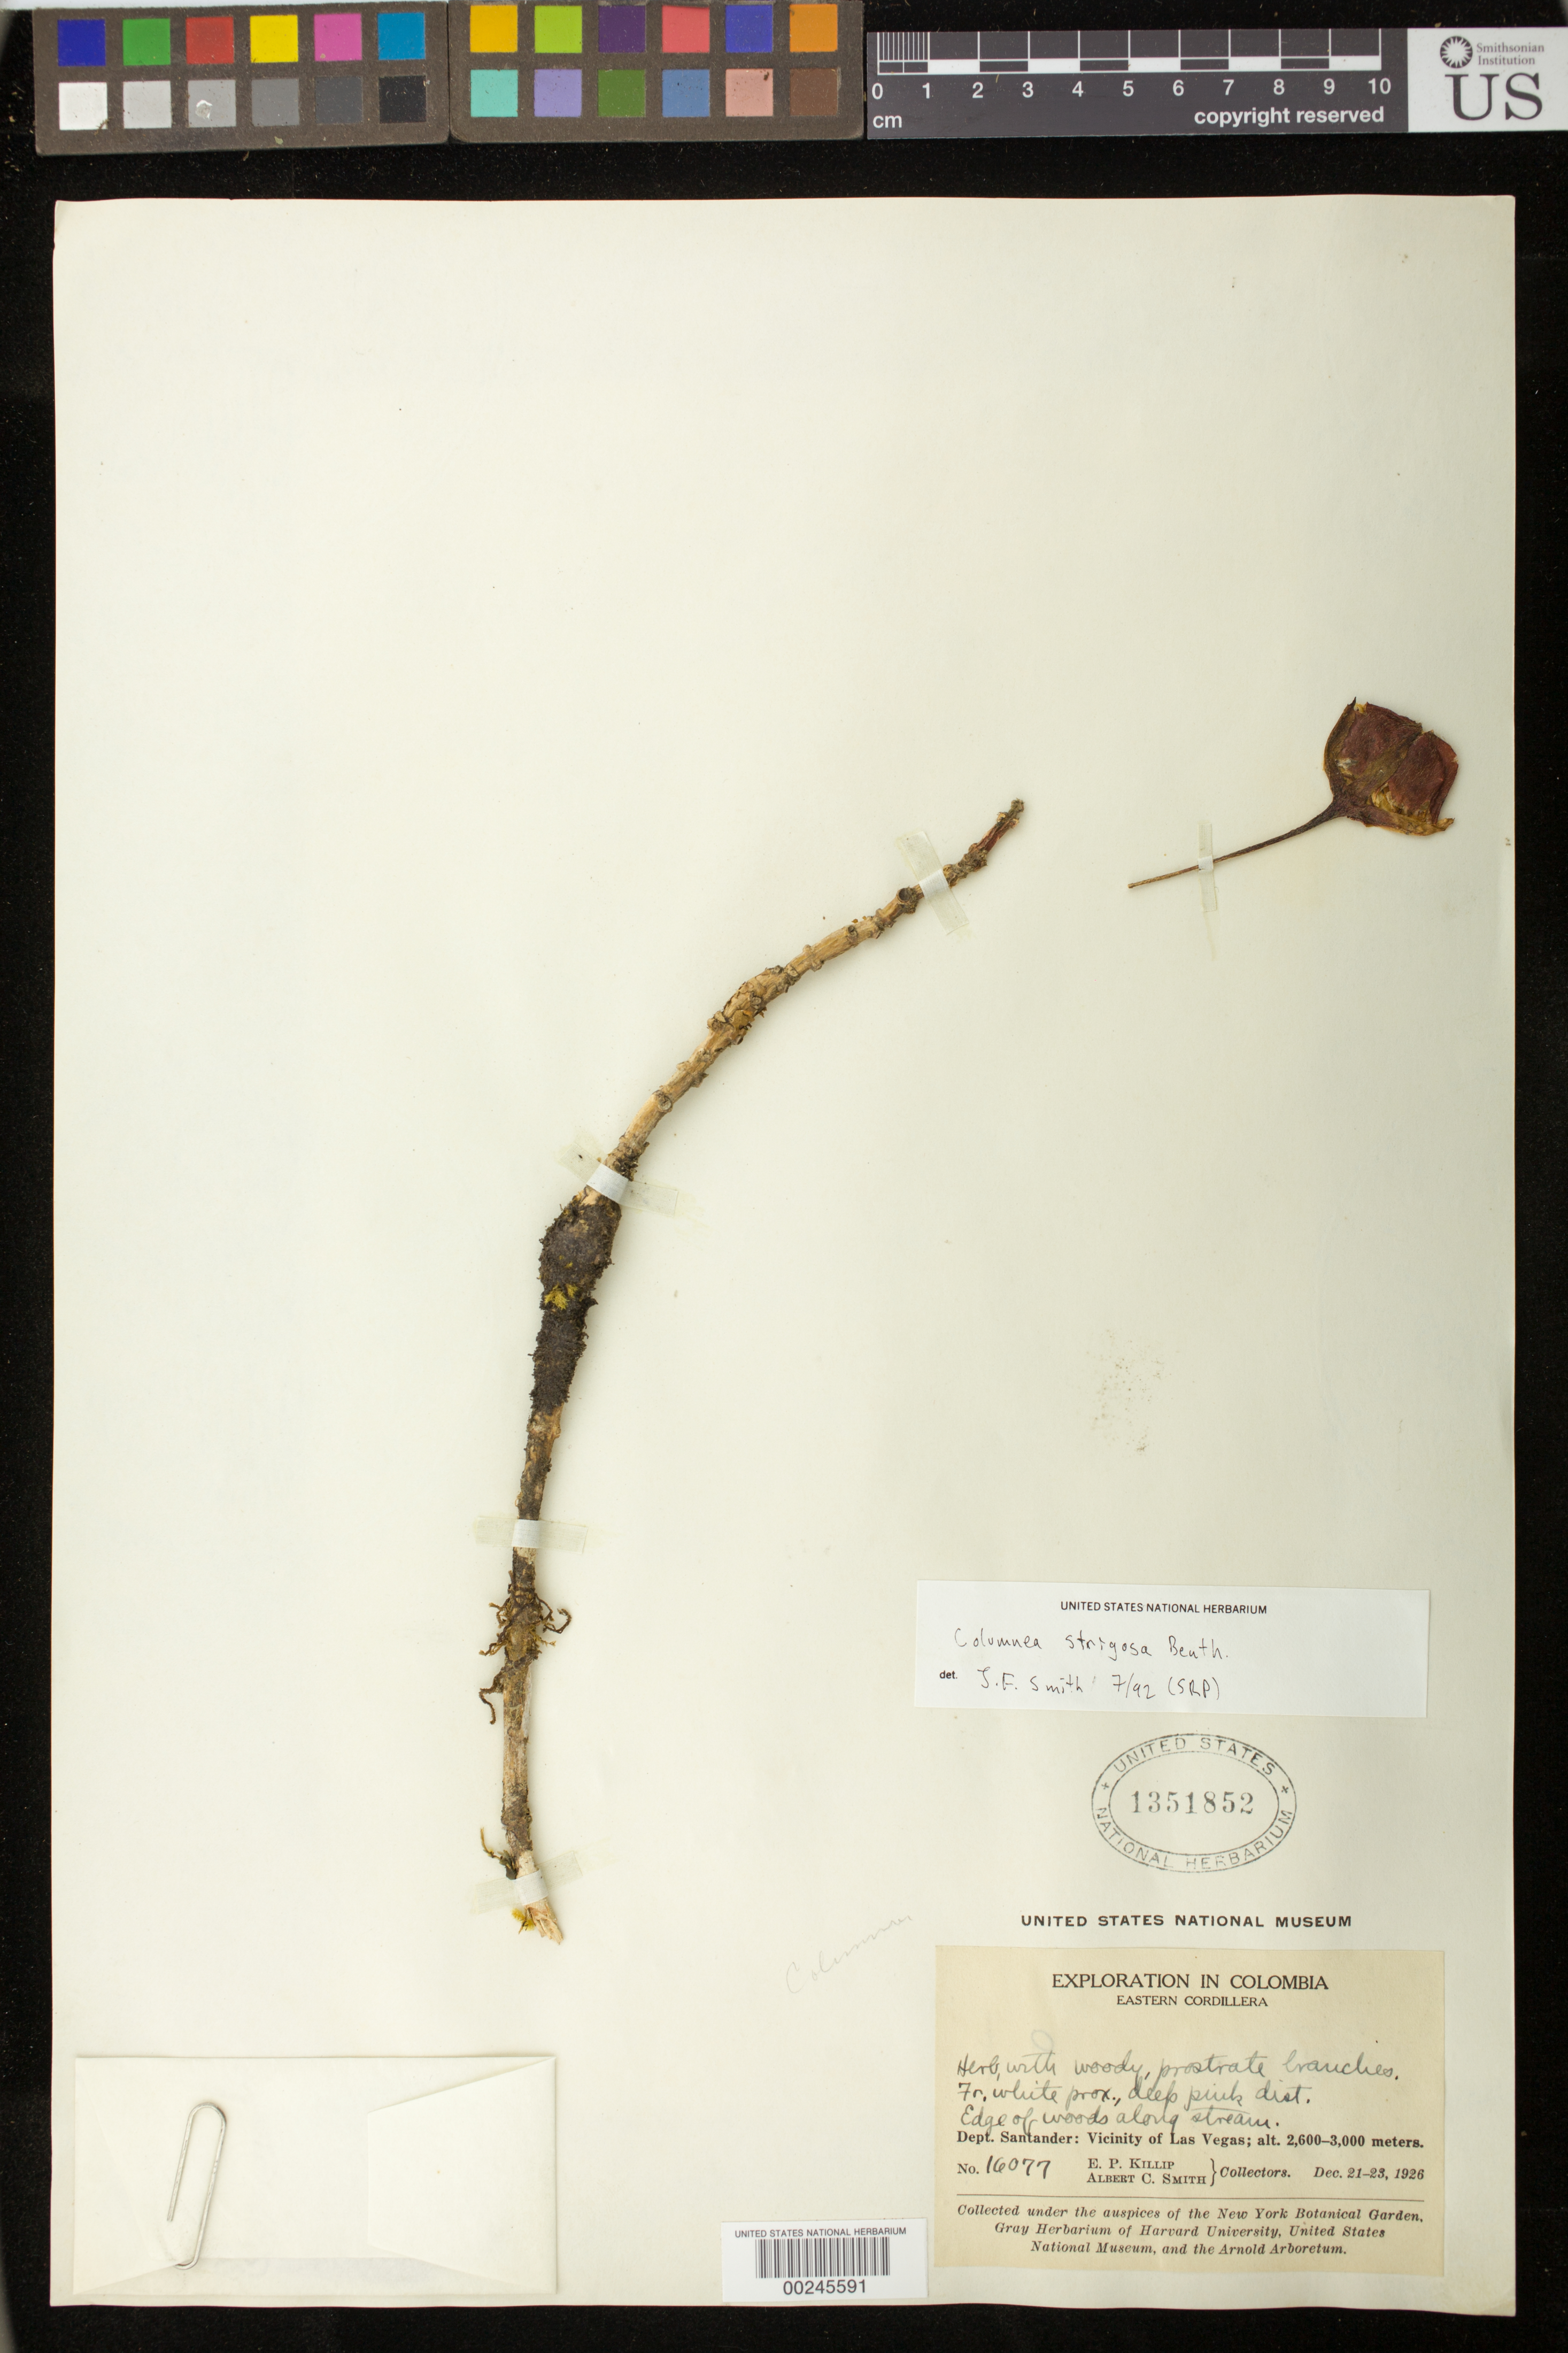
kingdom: Plantae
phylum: Tracheophyta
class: Magnoliopsida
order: Lamiales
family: Gesneriaceae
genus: Columnea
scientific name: Columnea strigosa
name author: Benth.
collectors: E. P. Killip & A. C. Smith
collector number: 16077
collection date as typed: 21-23 Dec 1926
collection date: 1926-12-21/1926-12-23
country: Colombia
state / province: Santander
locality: Eastern Cordillera, vicinity of Las Vegas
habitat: Edge of woods along stream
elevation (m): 2600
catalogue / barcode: US 1351852